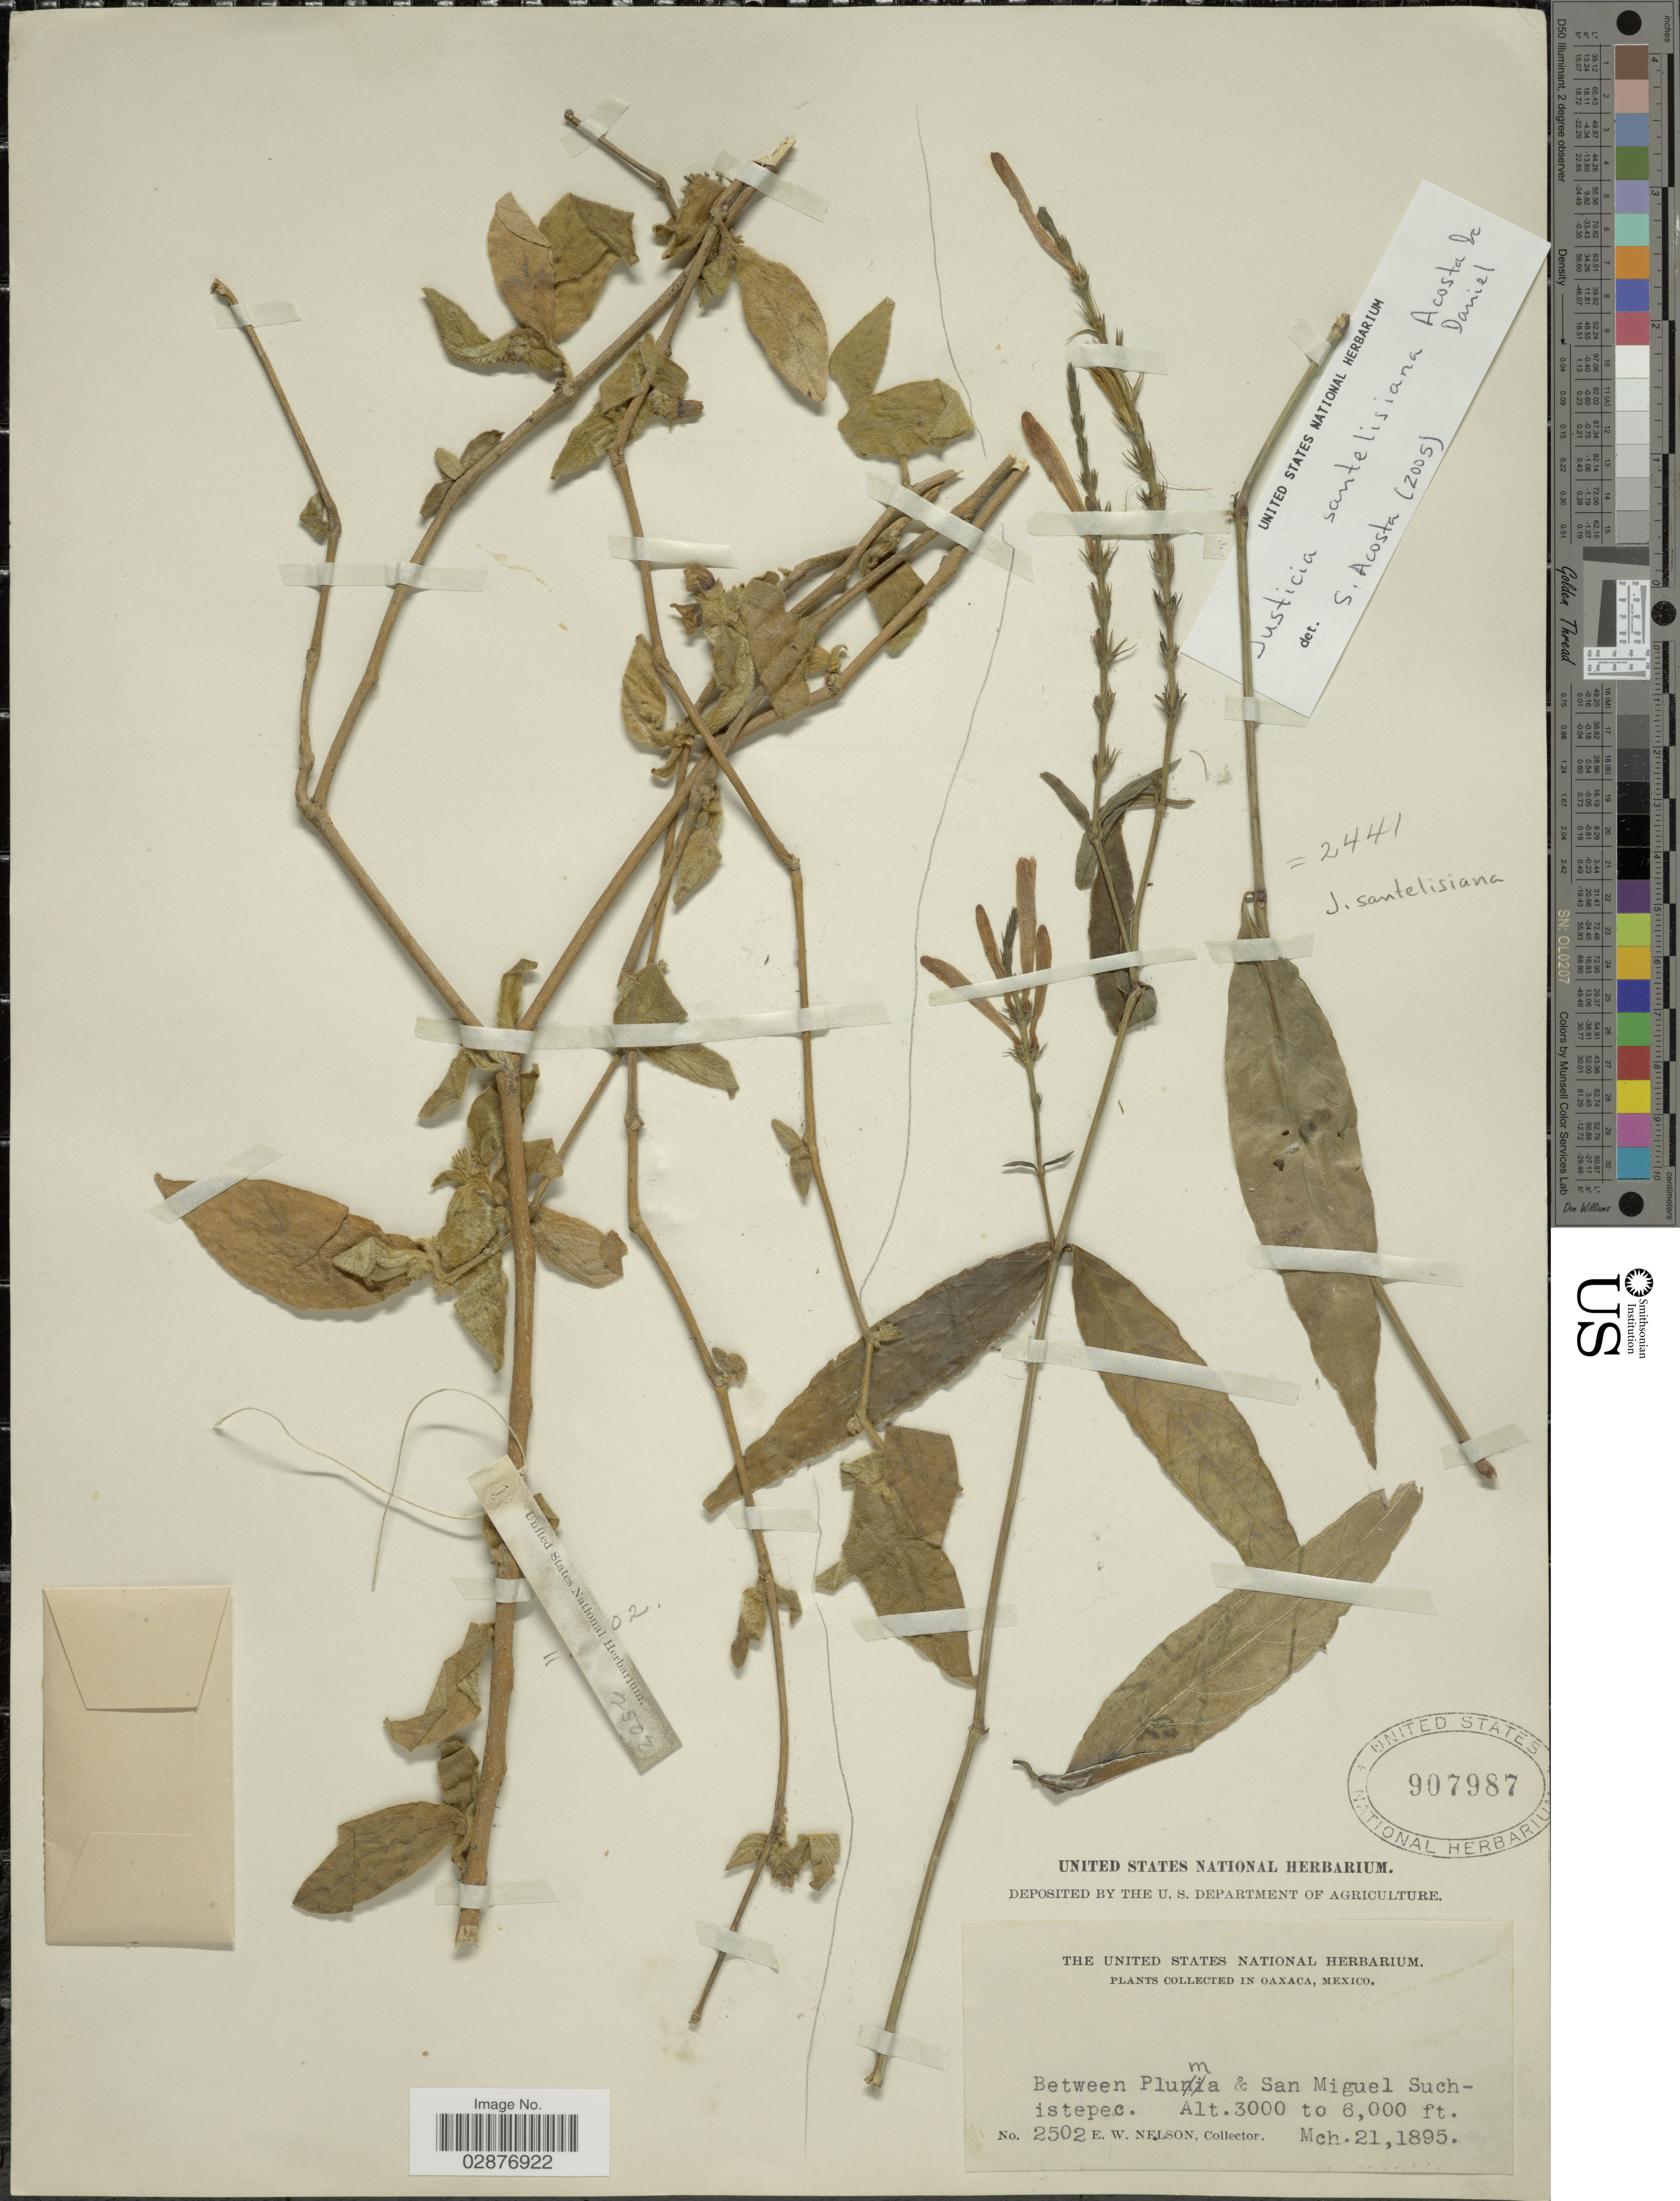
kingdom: Plantae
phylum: Tracheophyta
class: Magnoliopsida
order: Lamiales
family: Acanthaceae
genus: Justicia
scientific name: Justicia santelisiana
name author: Acosta Cast. & T.F. Daniel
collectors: E. W. Nelson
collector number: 2502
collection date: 1895-03-21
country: Mexico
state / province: Oaxaca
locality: Between Pluma & San Miguel Suchistepec.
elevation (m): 914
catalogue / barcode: US 907987